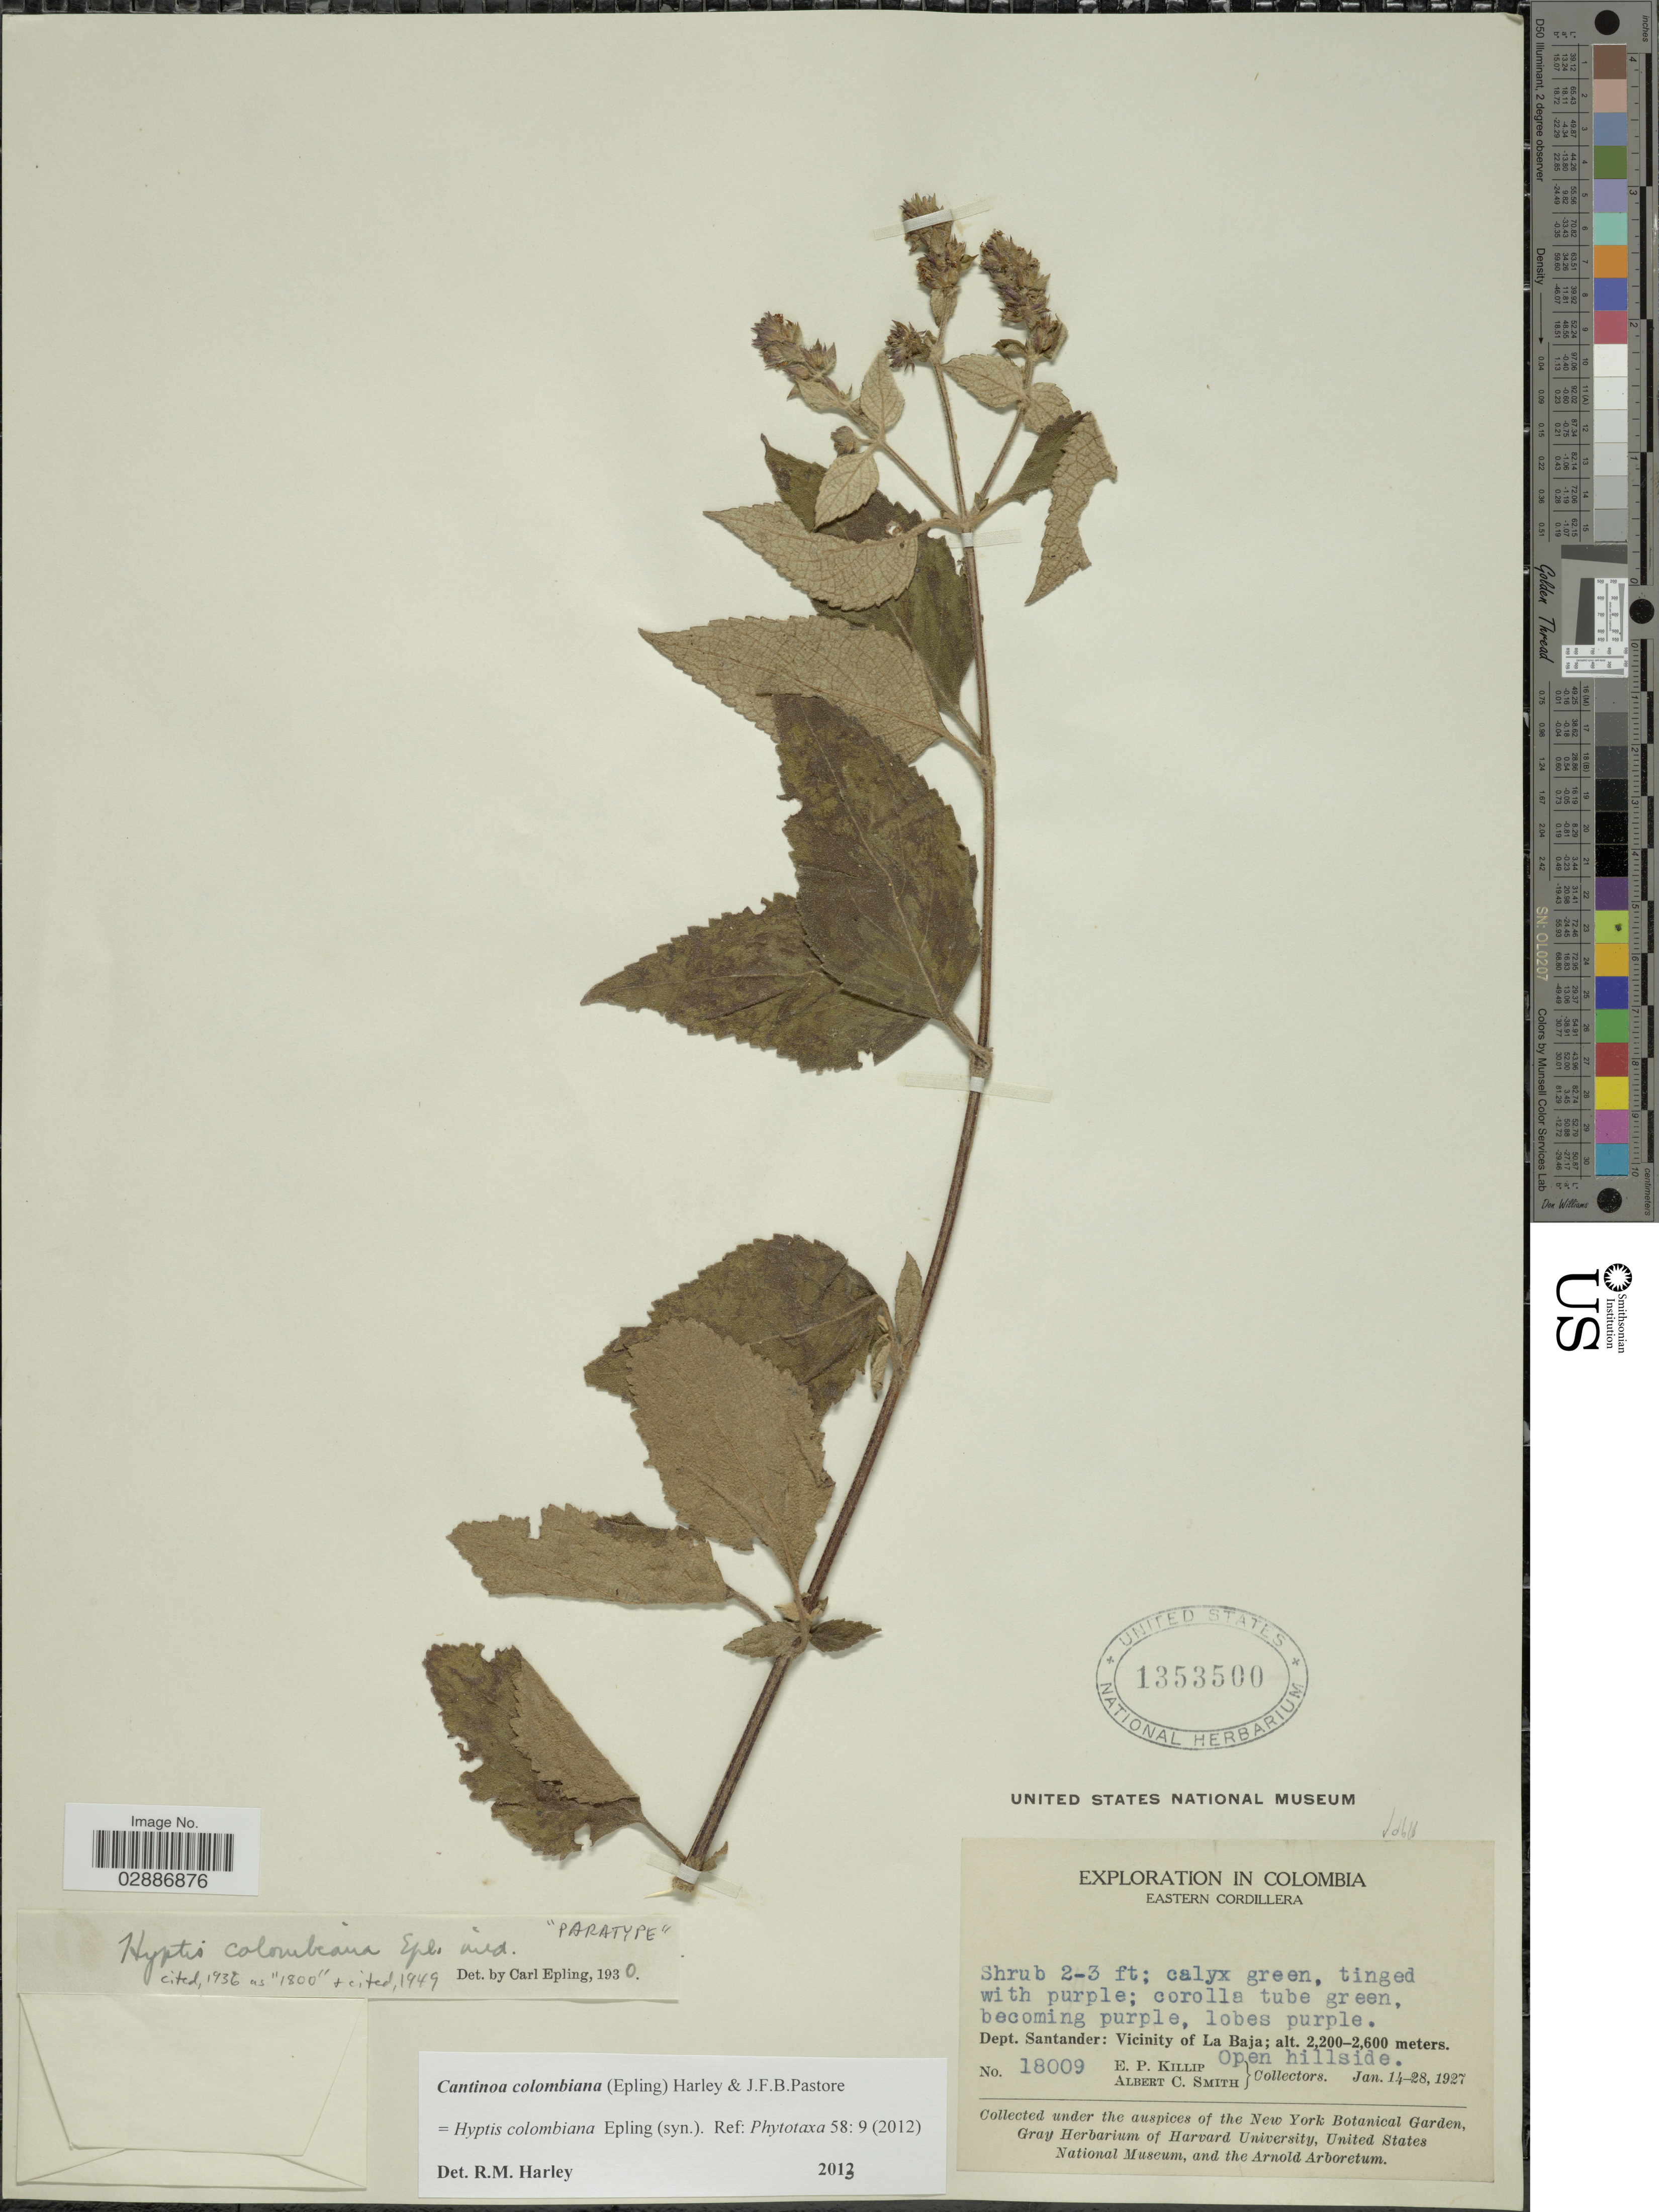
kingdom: Plantae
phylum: Tracheophyta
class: Magnoliopsida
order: Lamiales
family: Lamiaceae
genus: Cantinoa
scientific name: Cantinoa colombiana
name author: (Epling) Harley & J.F.B. Pastore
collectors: E. P. Killip & A. C. Smith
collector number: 18009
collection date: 1927-01-14/1927-01-28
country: Colombia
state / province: Santander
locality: Eastern Cordillera. Dept. Santander: Vicinity of La Baja.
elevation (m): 2200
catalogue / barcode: US 1353500